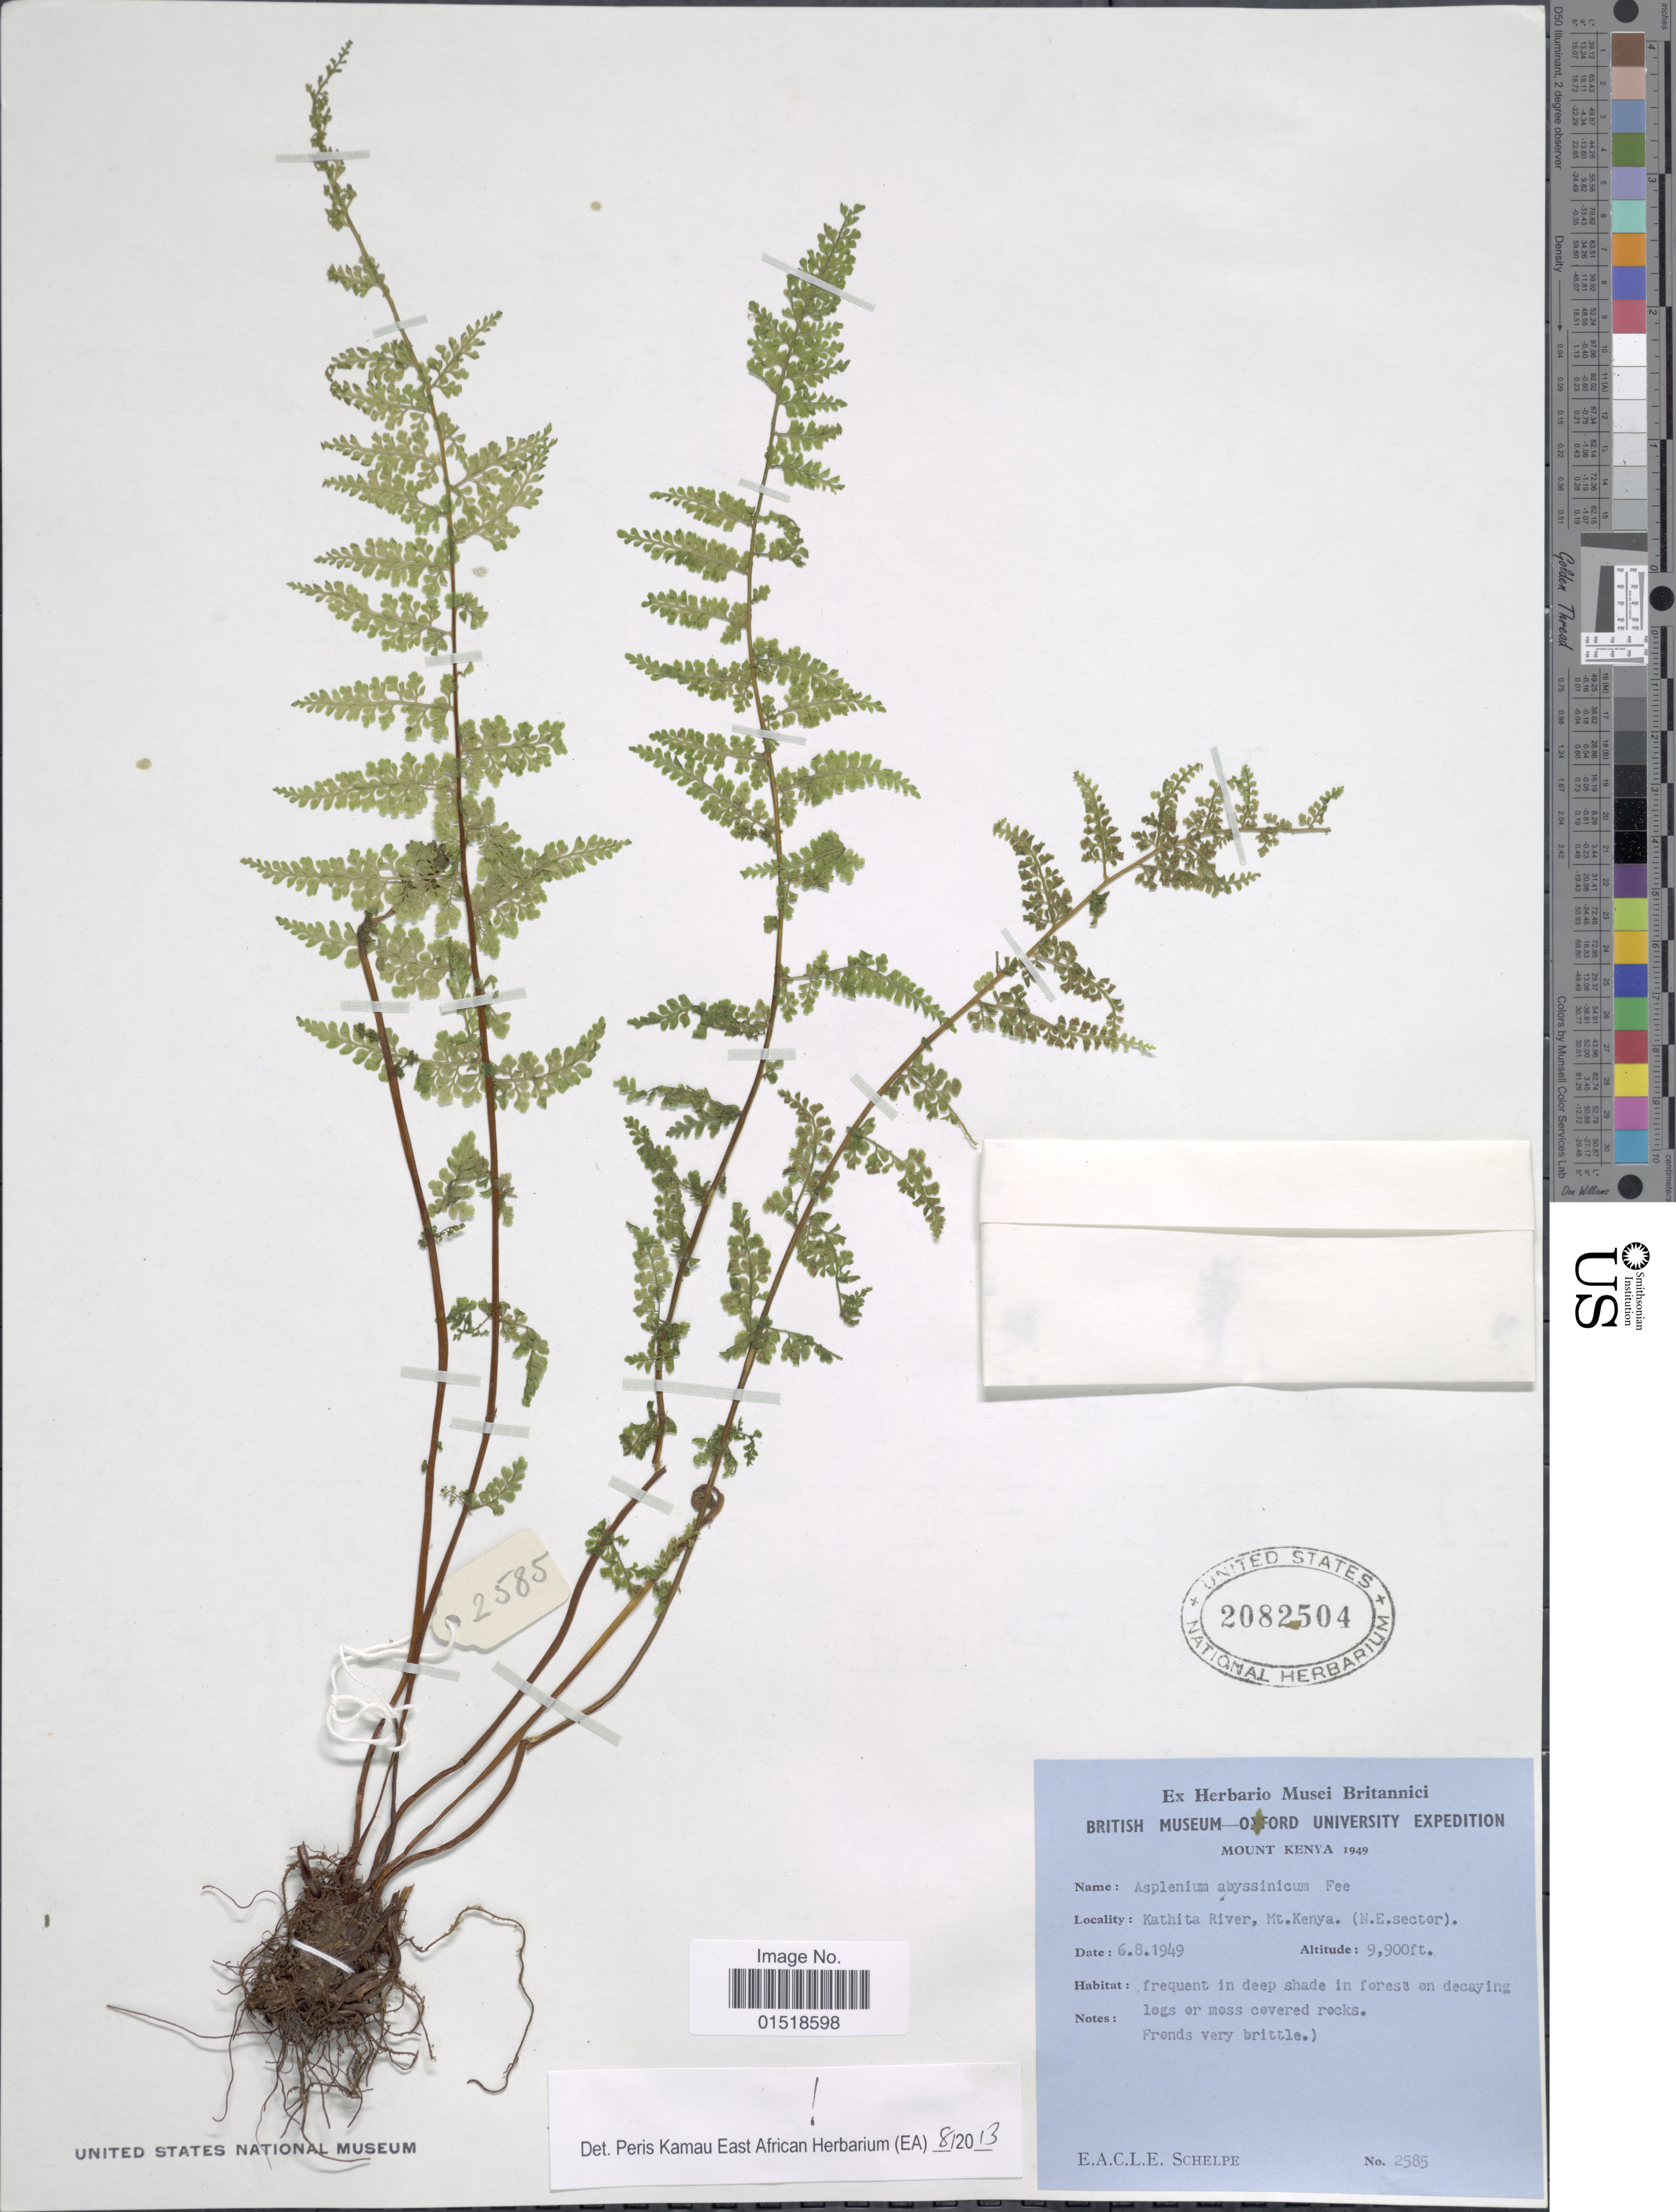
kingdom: Plantae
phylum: Tracheophyta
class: Polypodiopsida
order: Polypodiales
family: Aspleniaceae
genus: Asplenium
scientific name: Asplenium abyssinicum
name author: Fée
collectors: E. A. C. L. E. Schelpe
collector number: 2585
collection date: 1949-08-06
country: Kenya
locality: Kathita River, Mt. Kenya. (N.E. sector).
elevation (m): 3018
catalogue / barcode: US 2082504